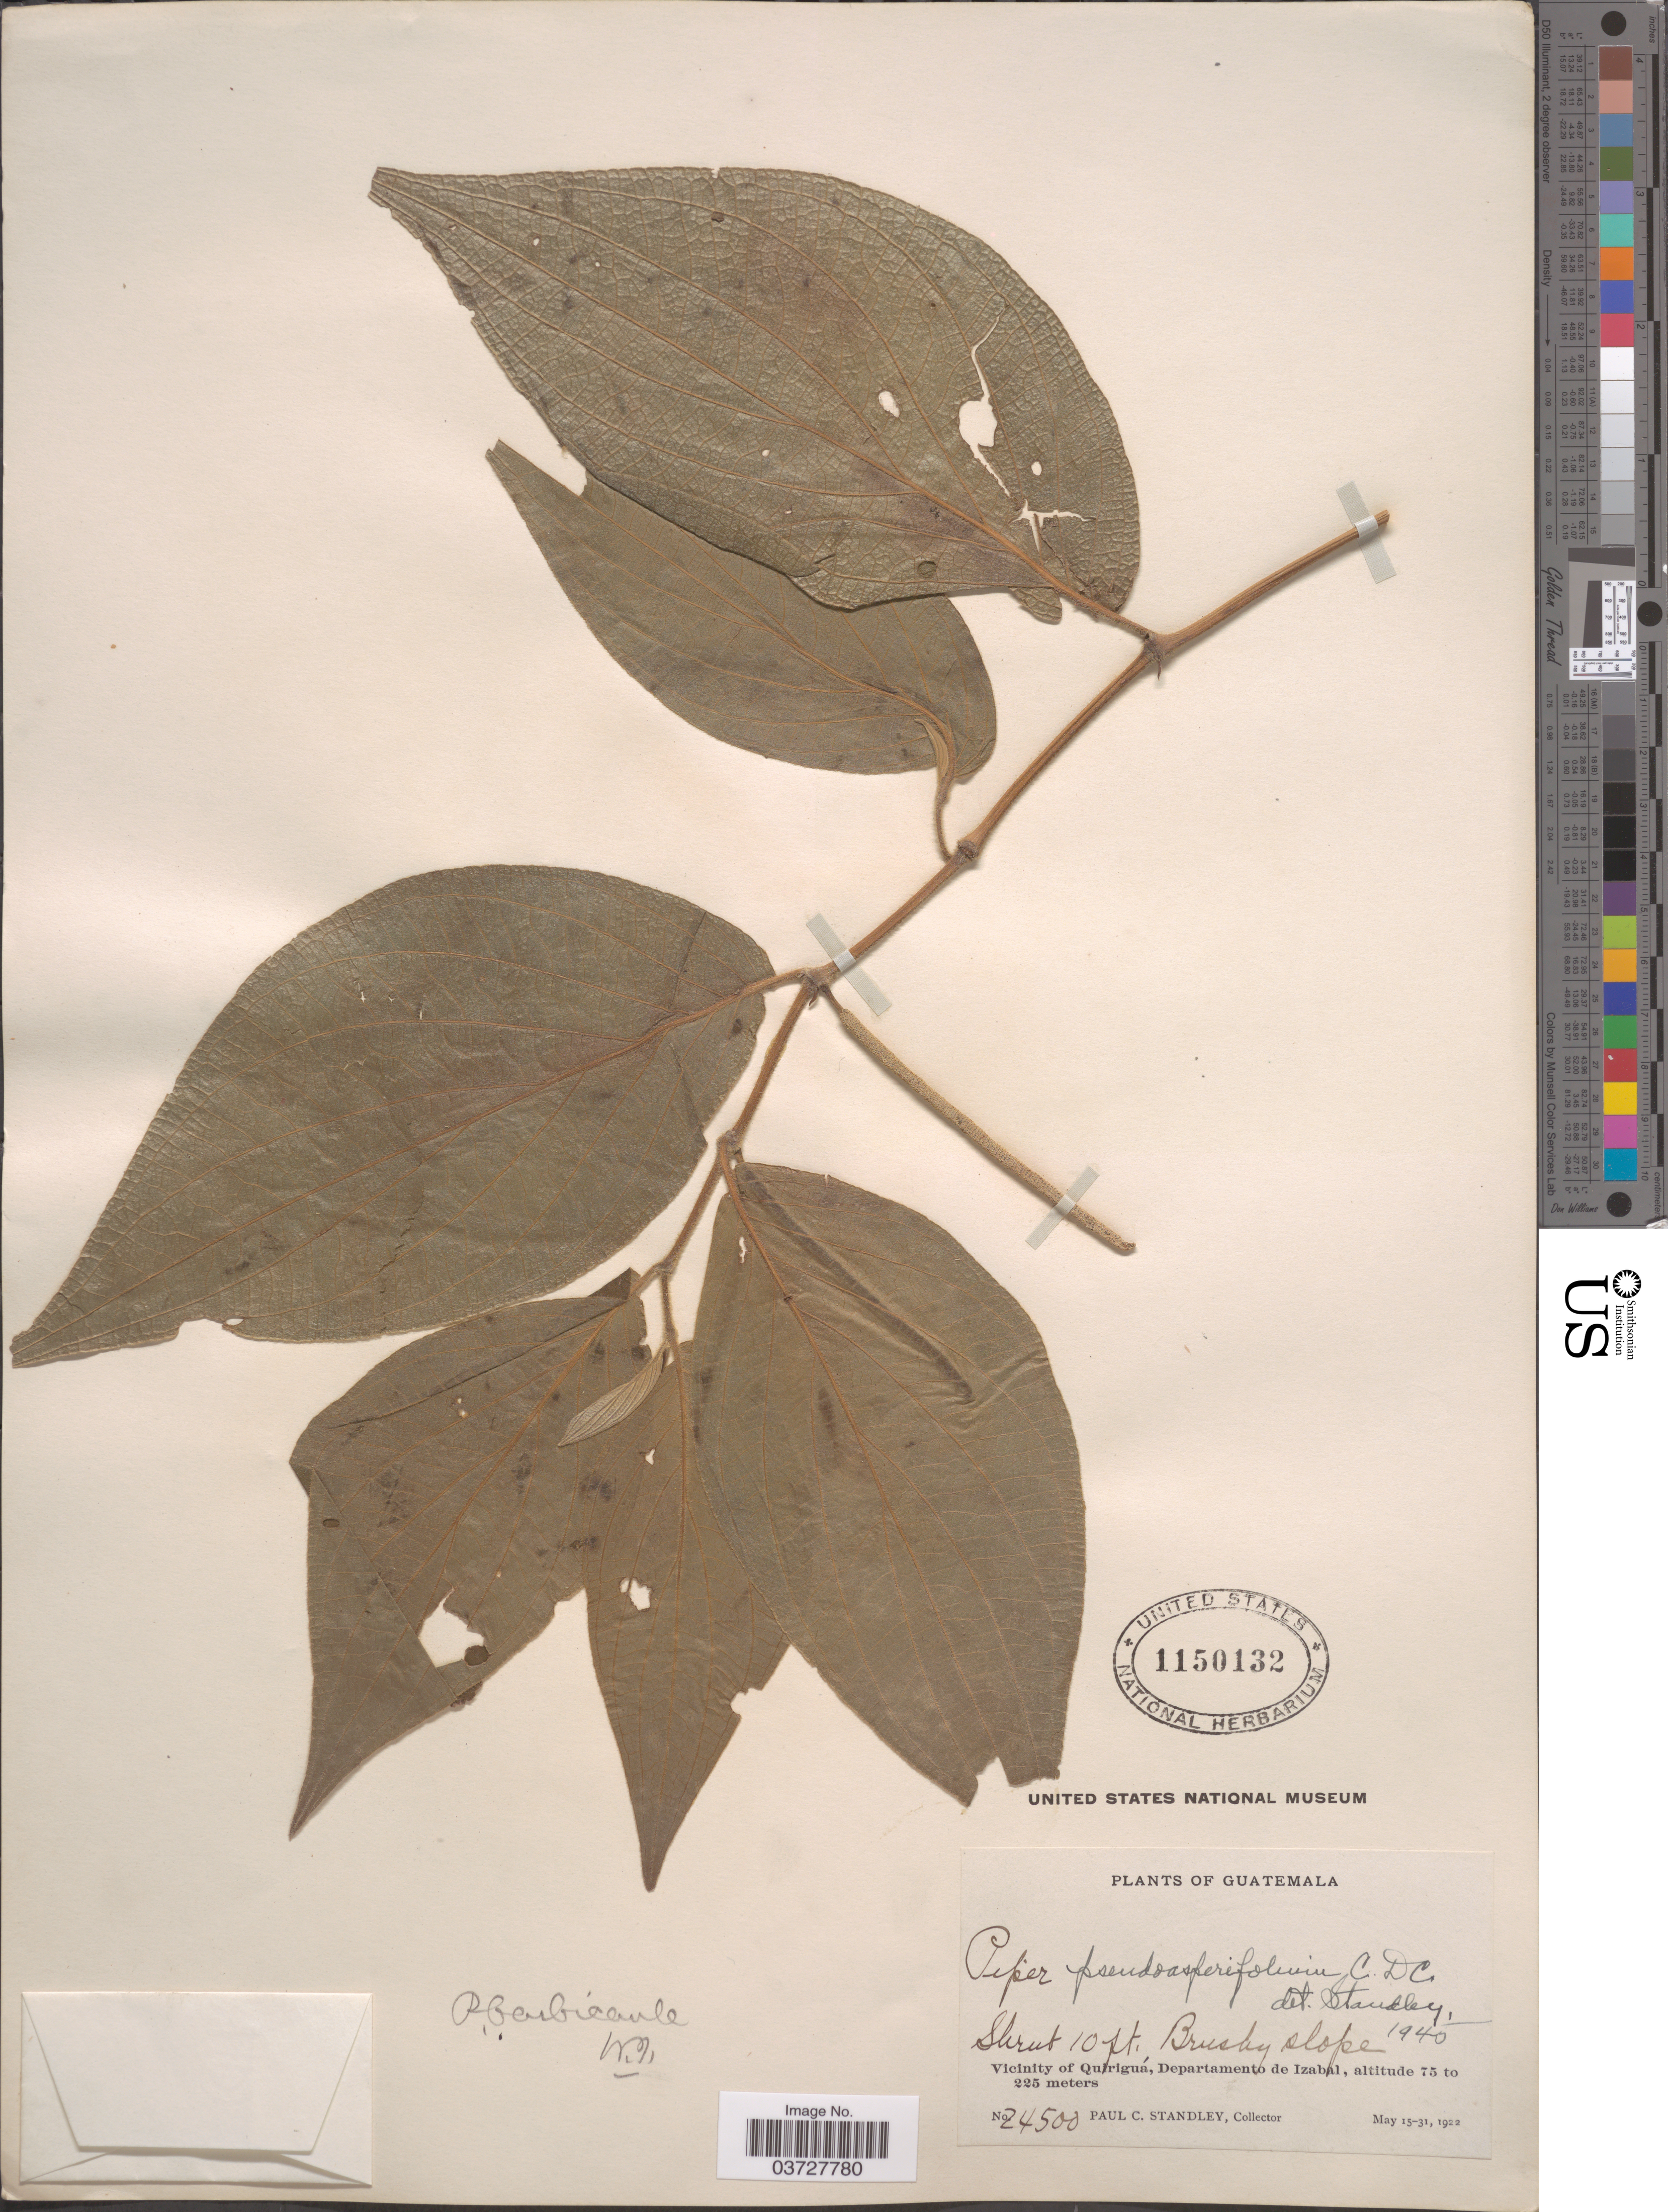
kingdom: Plantae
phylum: Tracheophyta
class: Magnoliopsida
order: Piperales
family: Piperaceae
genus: Piper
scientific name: Piper pseudoasperifolium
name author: C. DC.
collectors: P. C. Standley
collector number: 24500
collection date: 1922-05-15/1922-05-31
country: Guatemala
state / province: Izabal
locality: Vicinity of Quiriguá, Departamento de Izabal.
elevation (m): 75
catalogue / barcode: US 1150132